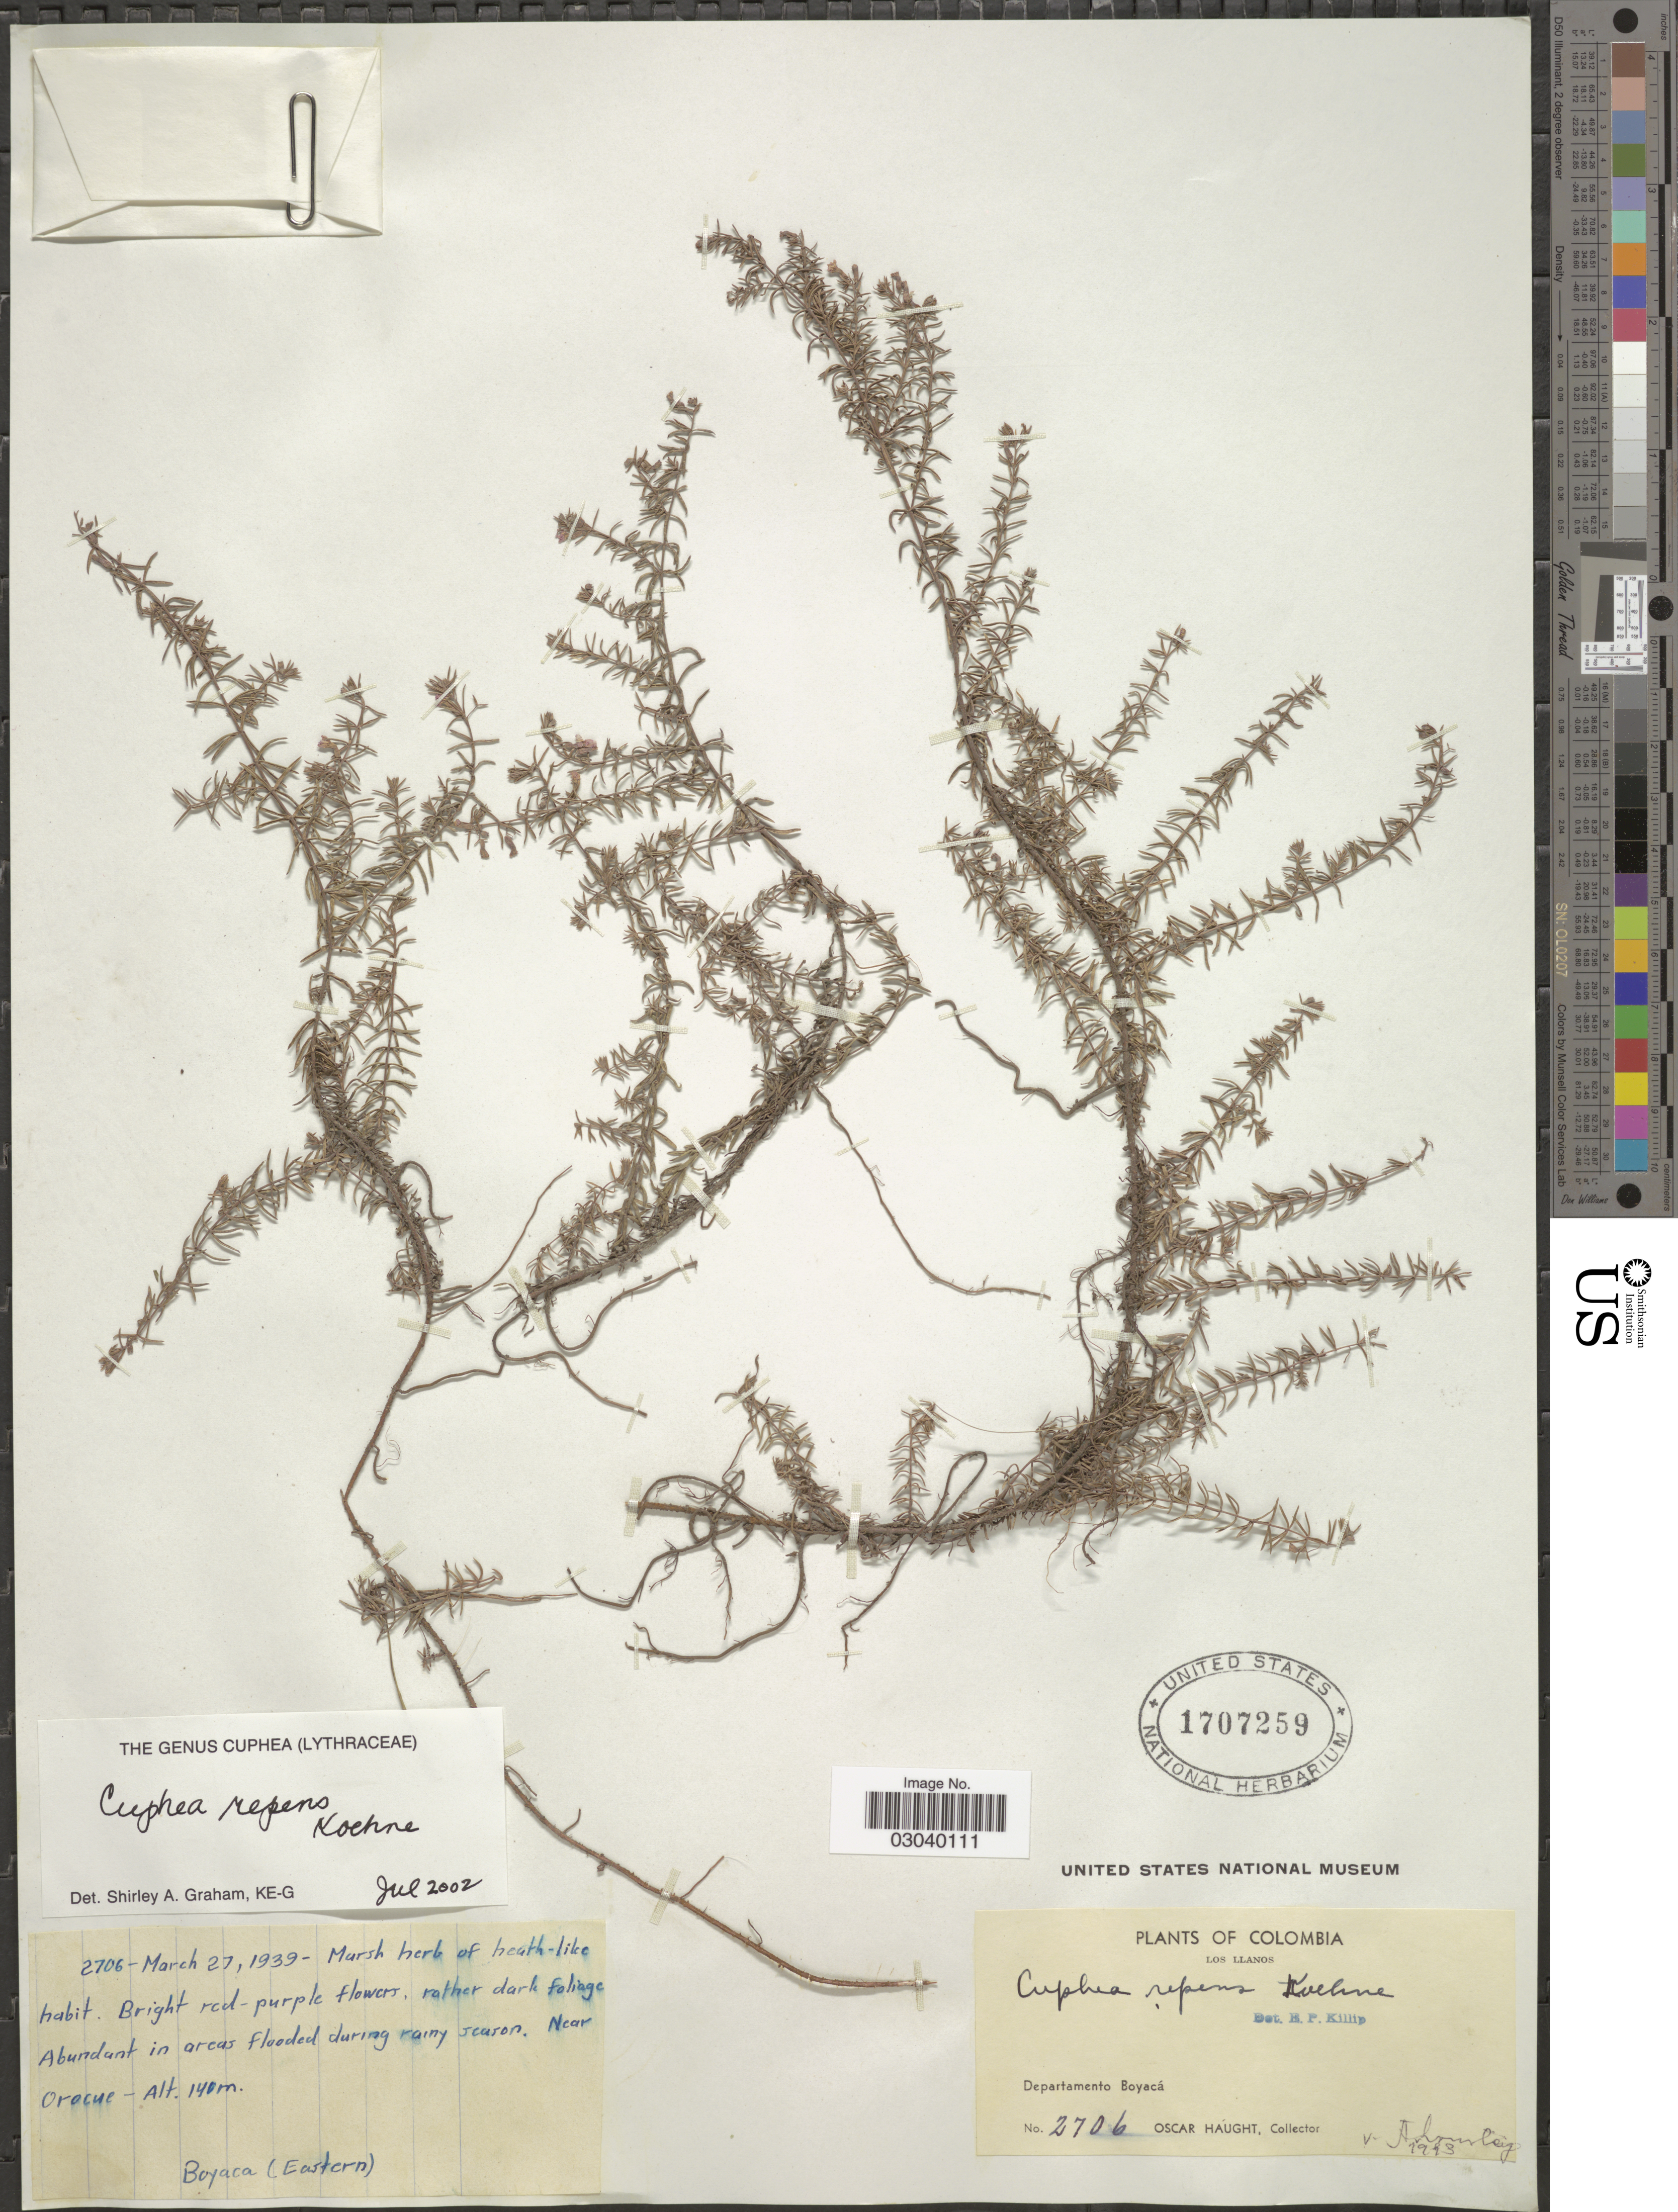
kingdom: Plantae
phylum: Tracheophyta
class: Magnoliopsida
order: Myrtales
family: Lythraceae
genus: Cuphea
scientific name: Cuphea repens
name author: Koehne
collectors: O. Haught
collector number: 2706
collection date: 1939-03-27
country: Colombia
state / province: Boyacá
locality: Near Orocue, Los Llanos, Boyaca (Eastern), Departamento Boyacá.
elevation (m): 140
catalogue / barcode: US 1707259